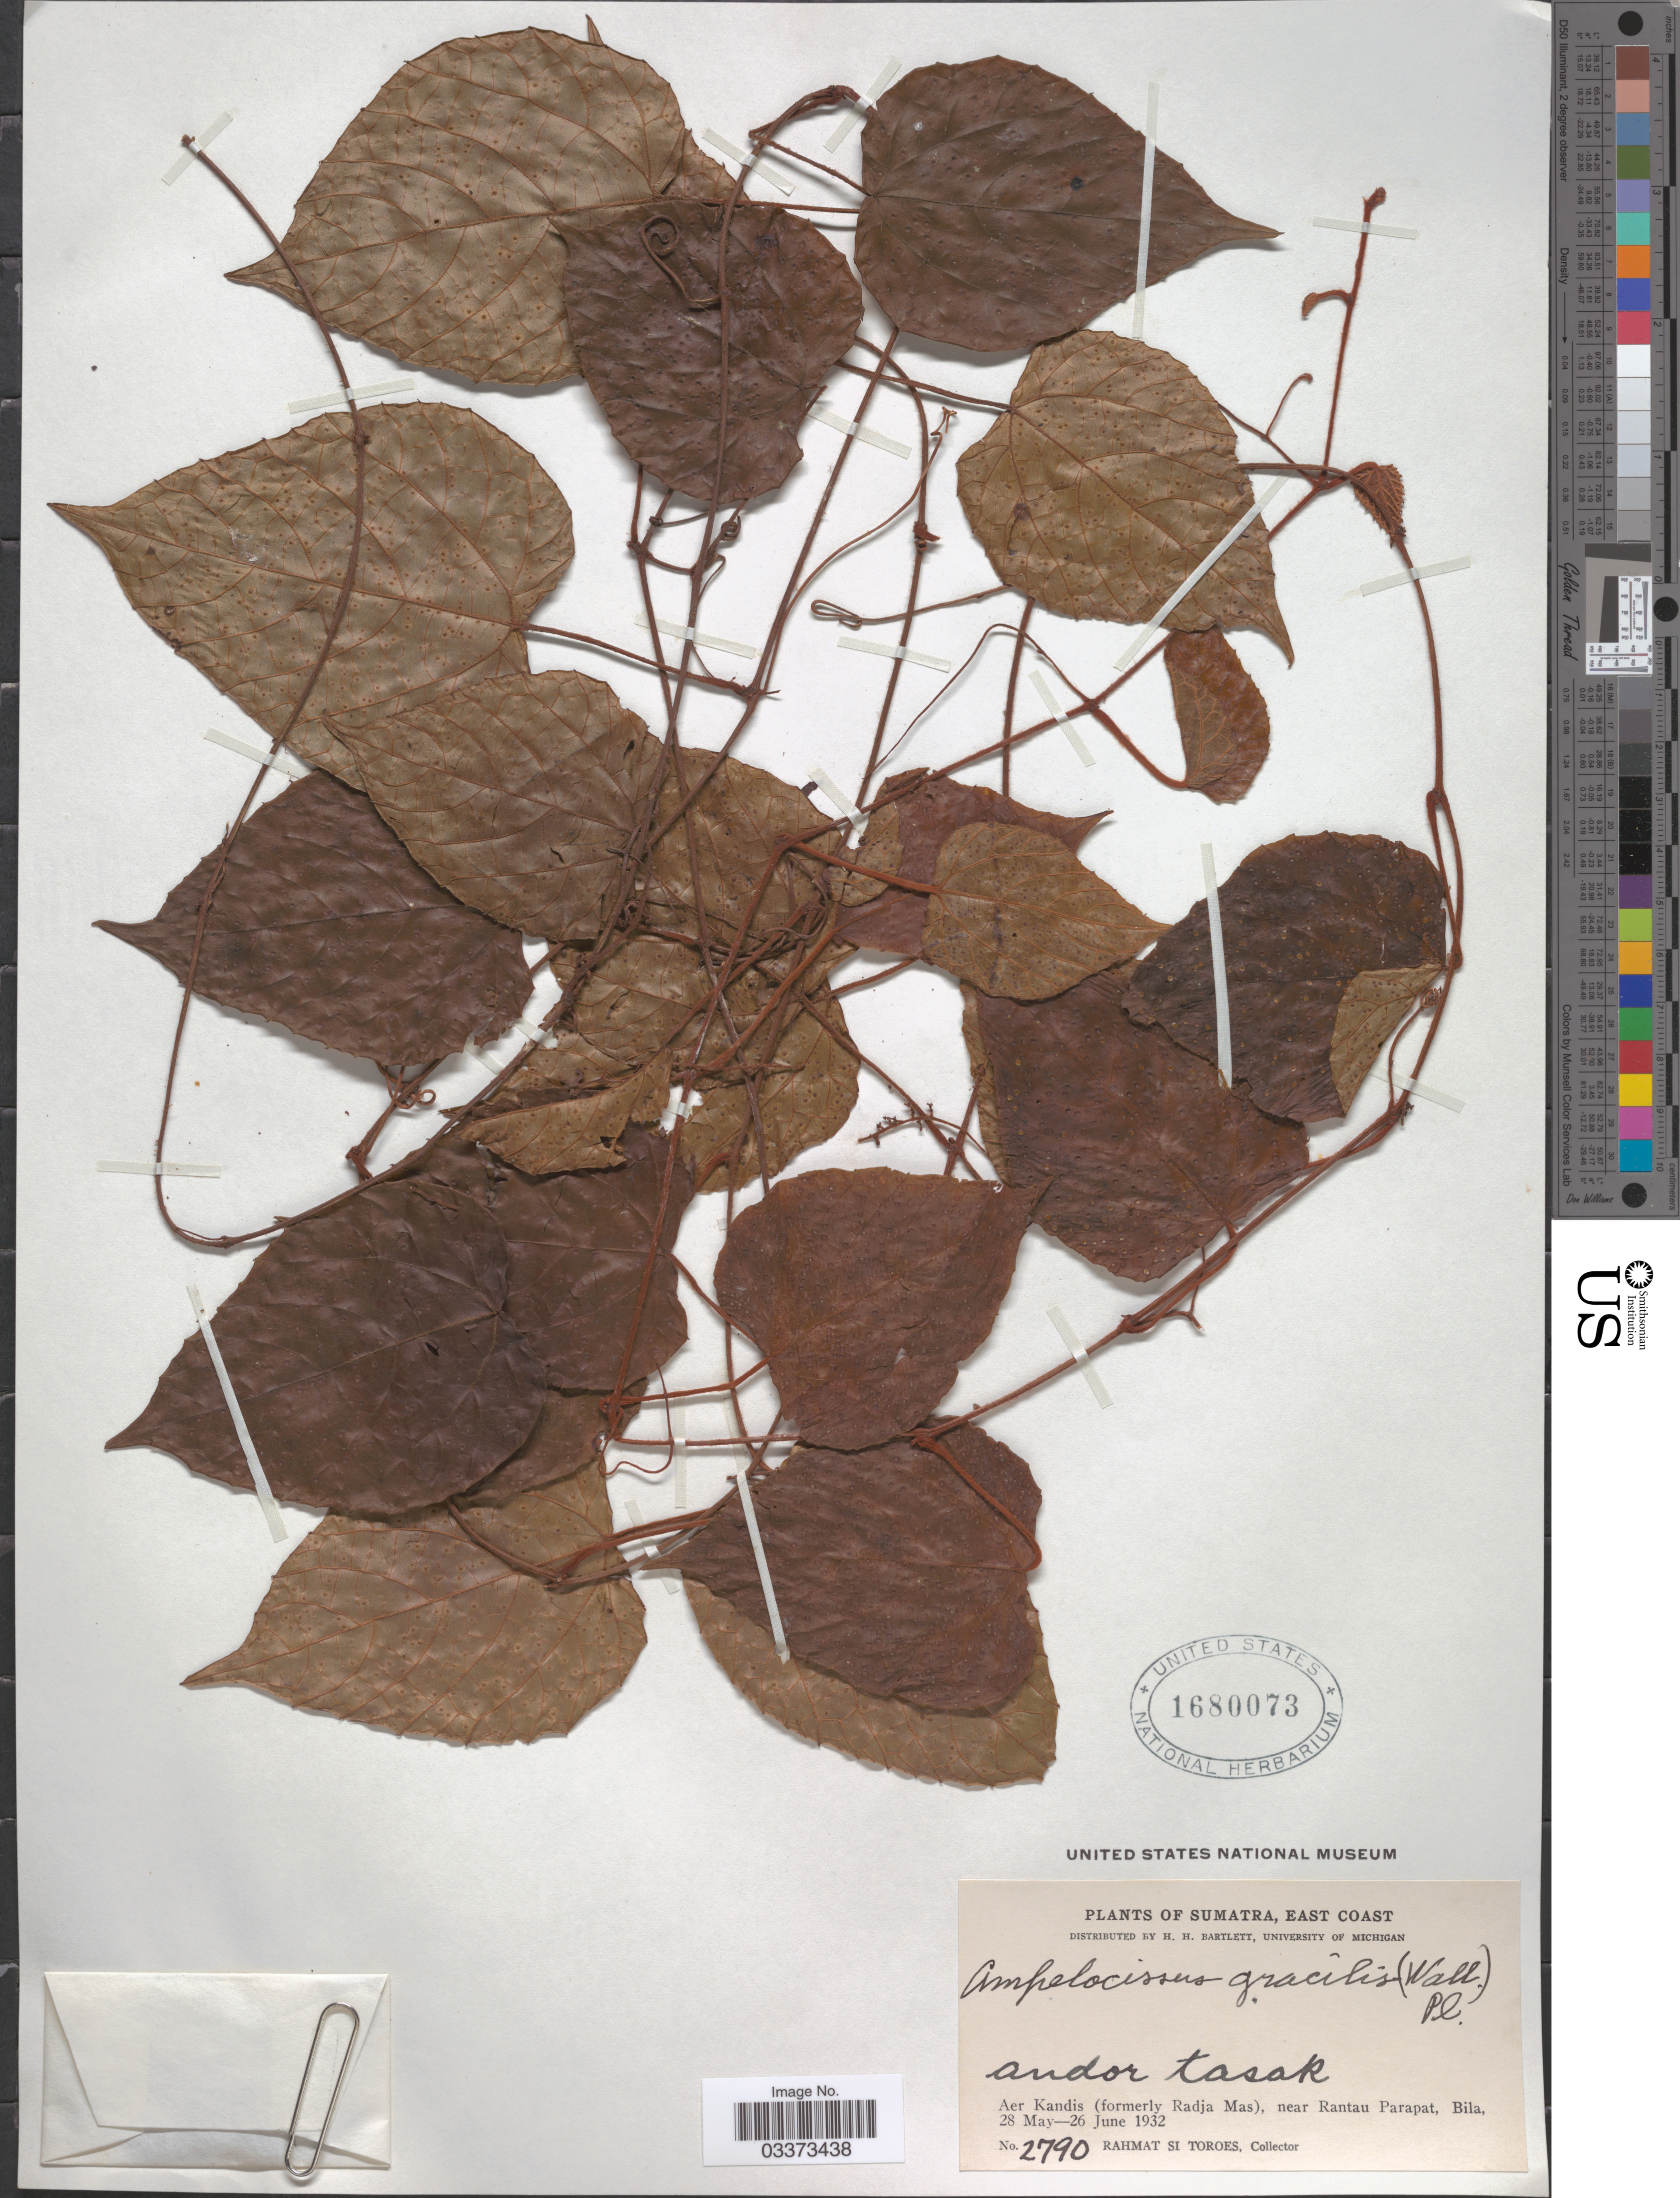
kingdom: Plantae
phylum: Tracheophyta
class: Magnoliopsida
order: Vitales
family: Vitaceae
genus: Ampelocissus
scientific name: Ampelocissus gracilis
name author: Planch.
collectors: Rahmat Si Boeea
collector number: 2790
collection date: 1932-05-28/1932-06-26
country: Indonesia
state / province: Sumatra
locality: East Coast. Aer Kandis (formerly Radja Mas), near Rantau Parapat, Bila.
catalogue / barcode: US 1680073